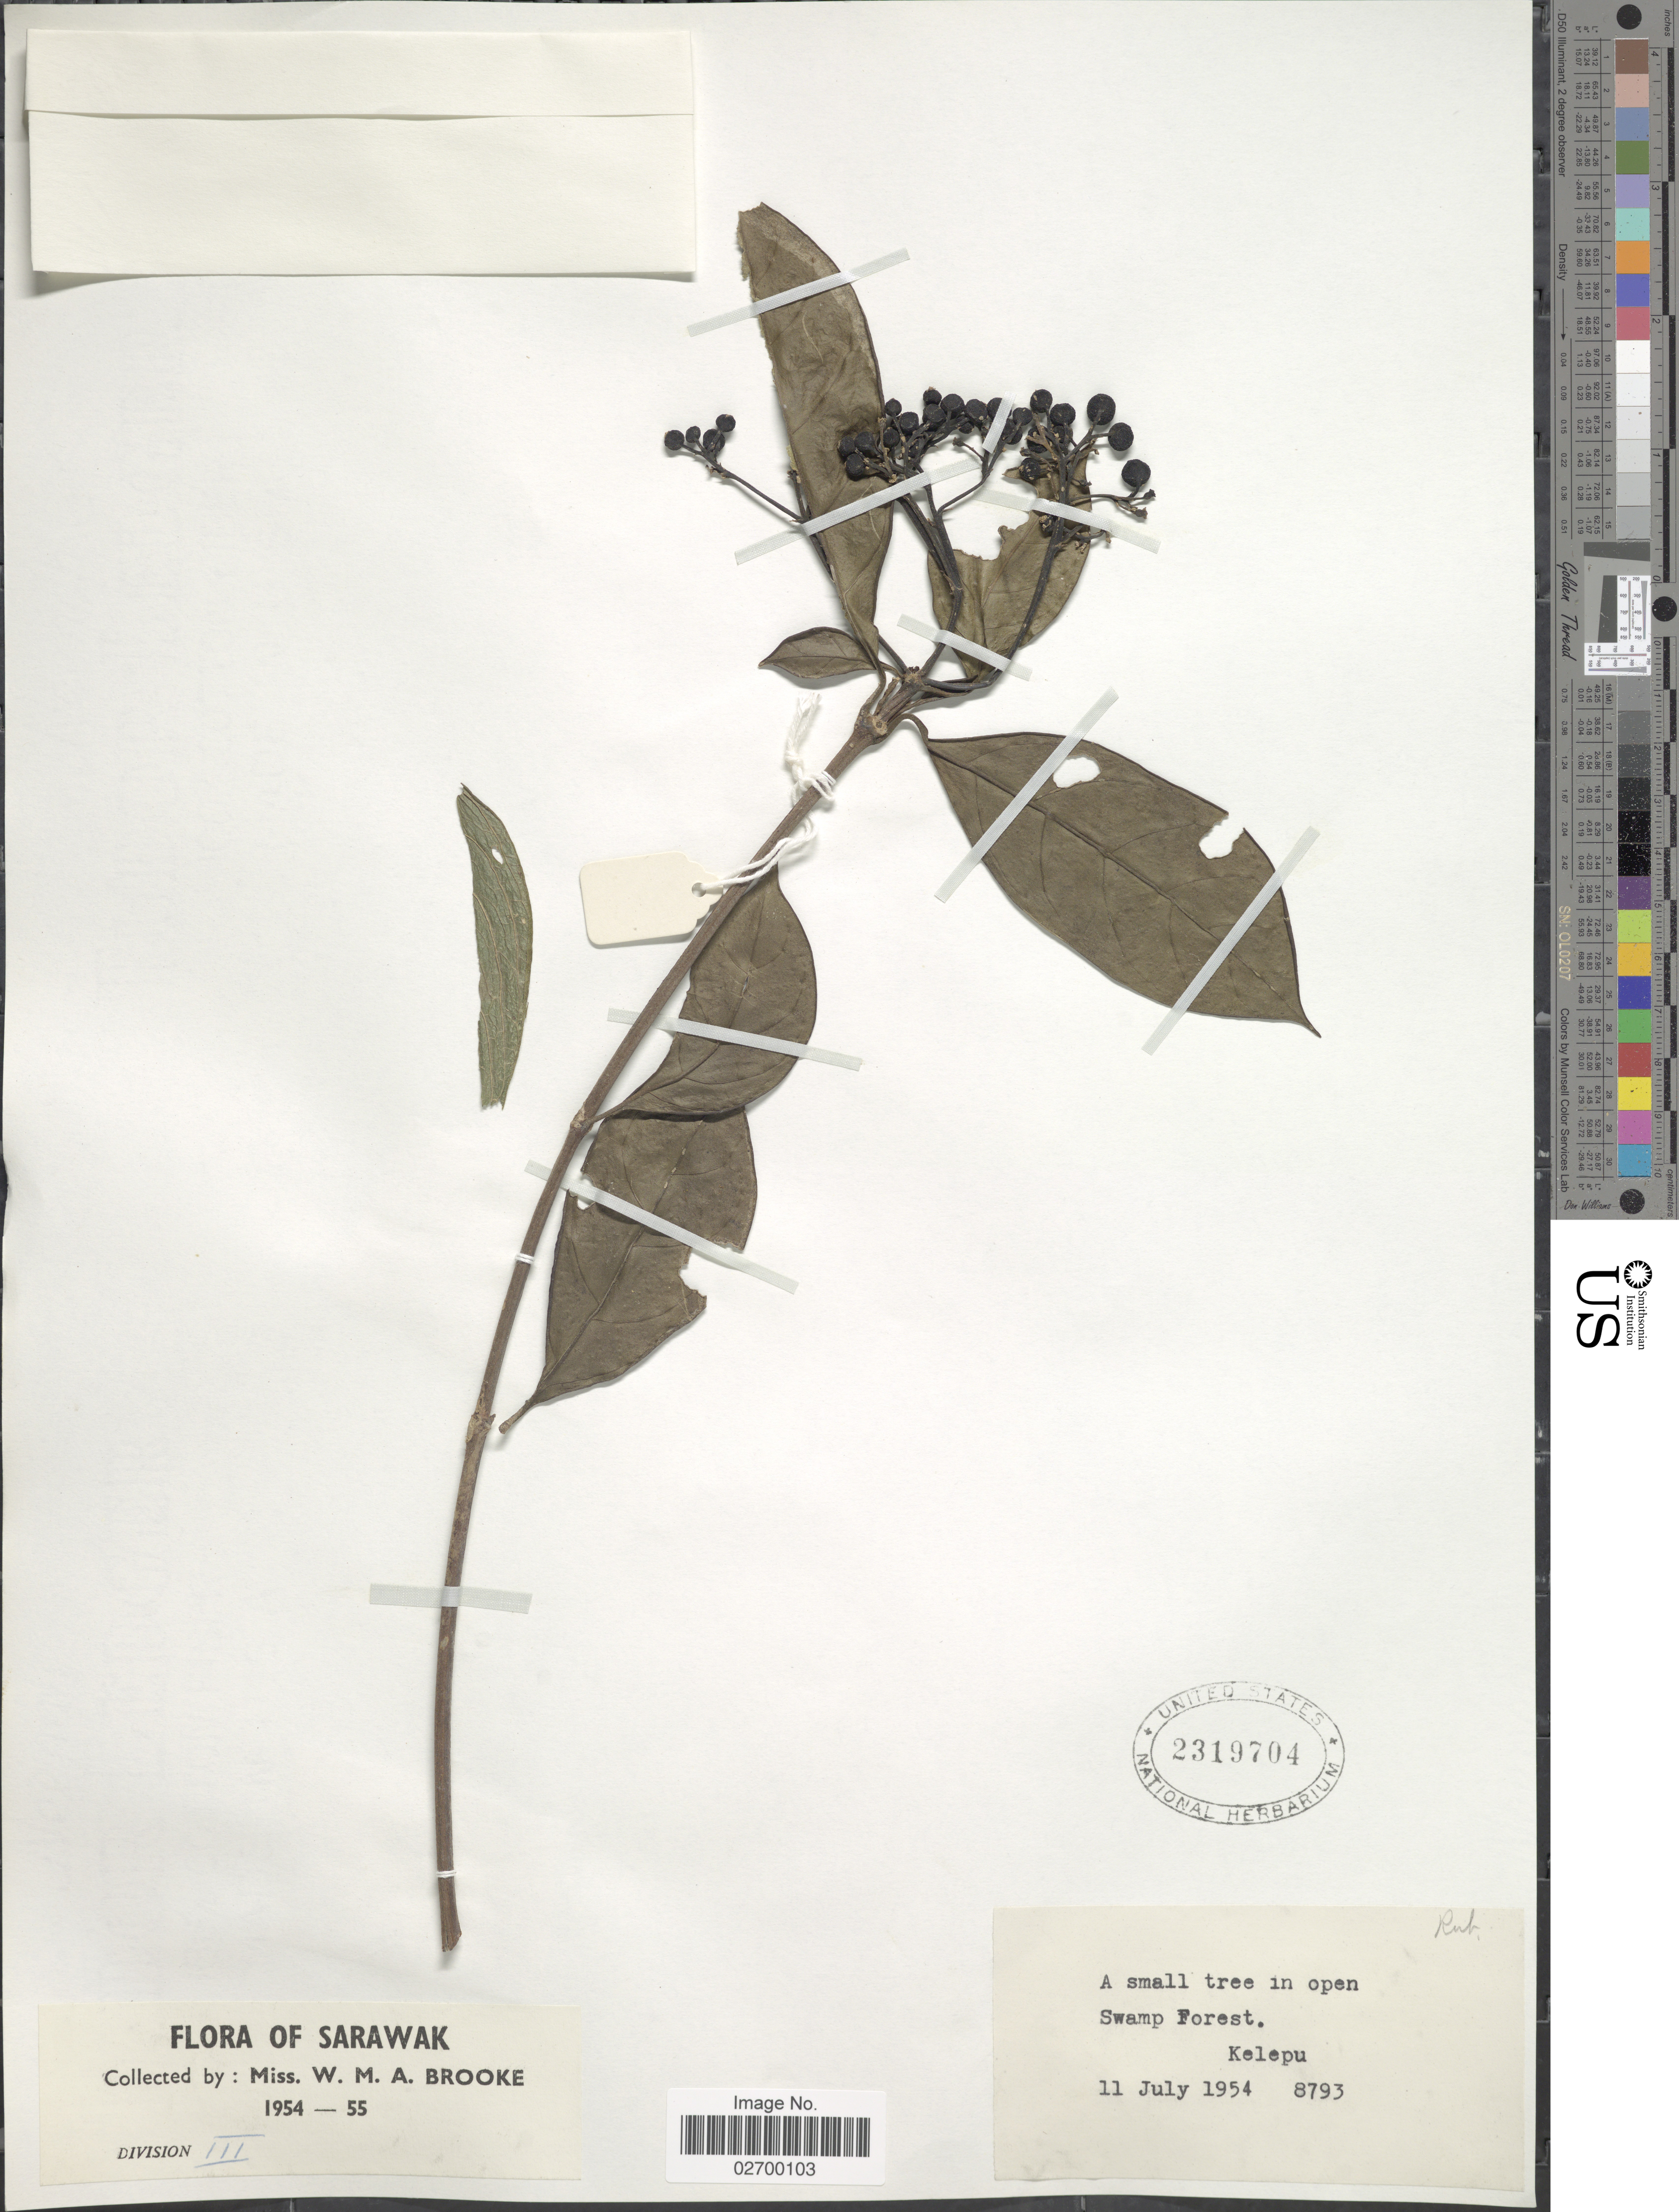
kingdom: Plantae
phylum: Tracheophyta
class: Magnoliopsida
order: Gentianales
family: Rubiaceae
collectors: W. Brooke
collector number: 8793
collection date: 1954-07-11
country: Malaysia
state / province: Sarawak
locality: Kelepu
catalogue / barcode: US 2319704